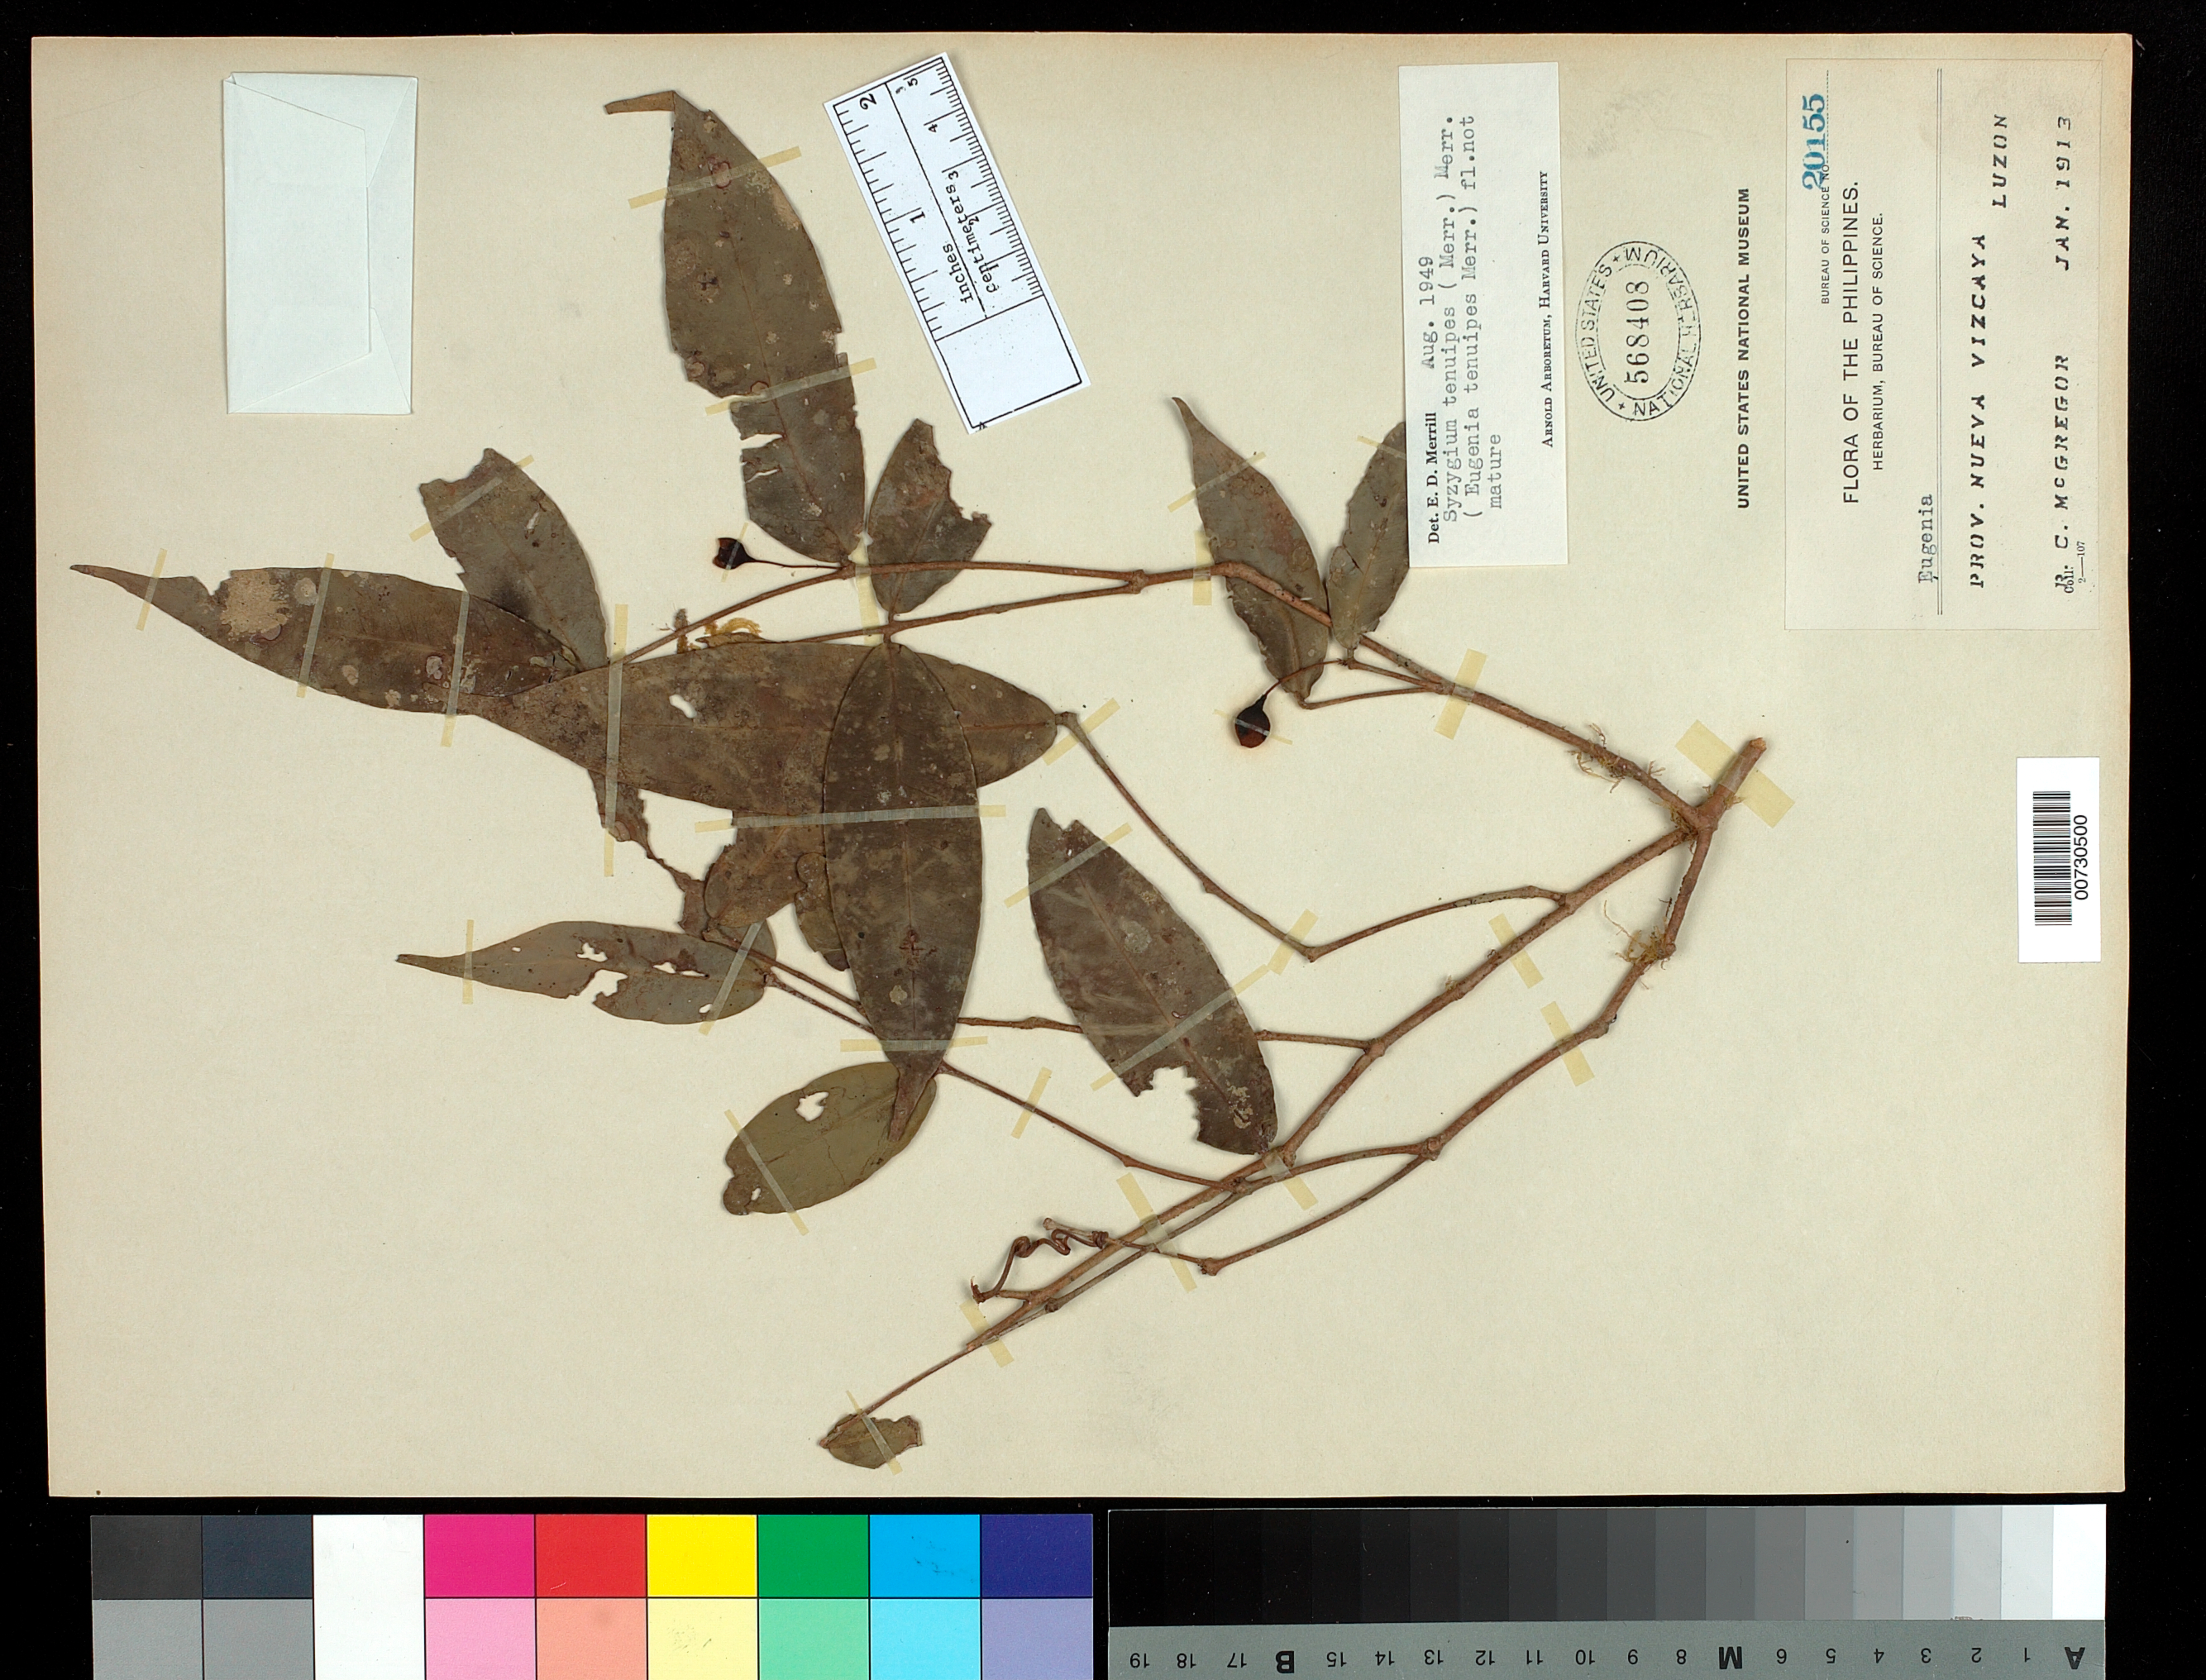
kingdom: Plantae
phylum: Tracheophyta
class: Magnoliopsida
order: Myrtales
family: Myrtaceae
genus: Syzygium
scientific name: Syzygium tenuipes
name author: (Merr.) Merr.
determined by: Merrill, Elmer D.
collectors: R. C. McGregor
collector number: Bur. Sci. 20155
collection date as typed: Jan 1913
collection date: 1913-01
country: Philippines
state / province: Cagayan Valley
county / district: Nueva Vizcaya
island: Luzon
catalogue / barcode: US 568408